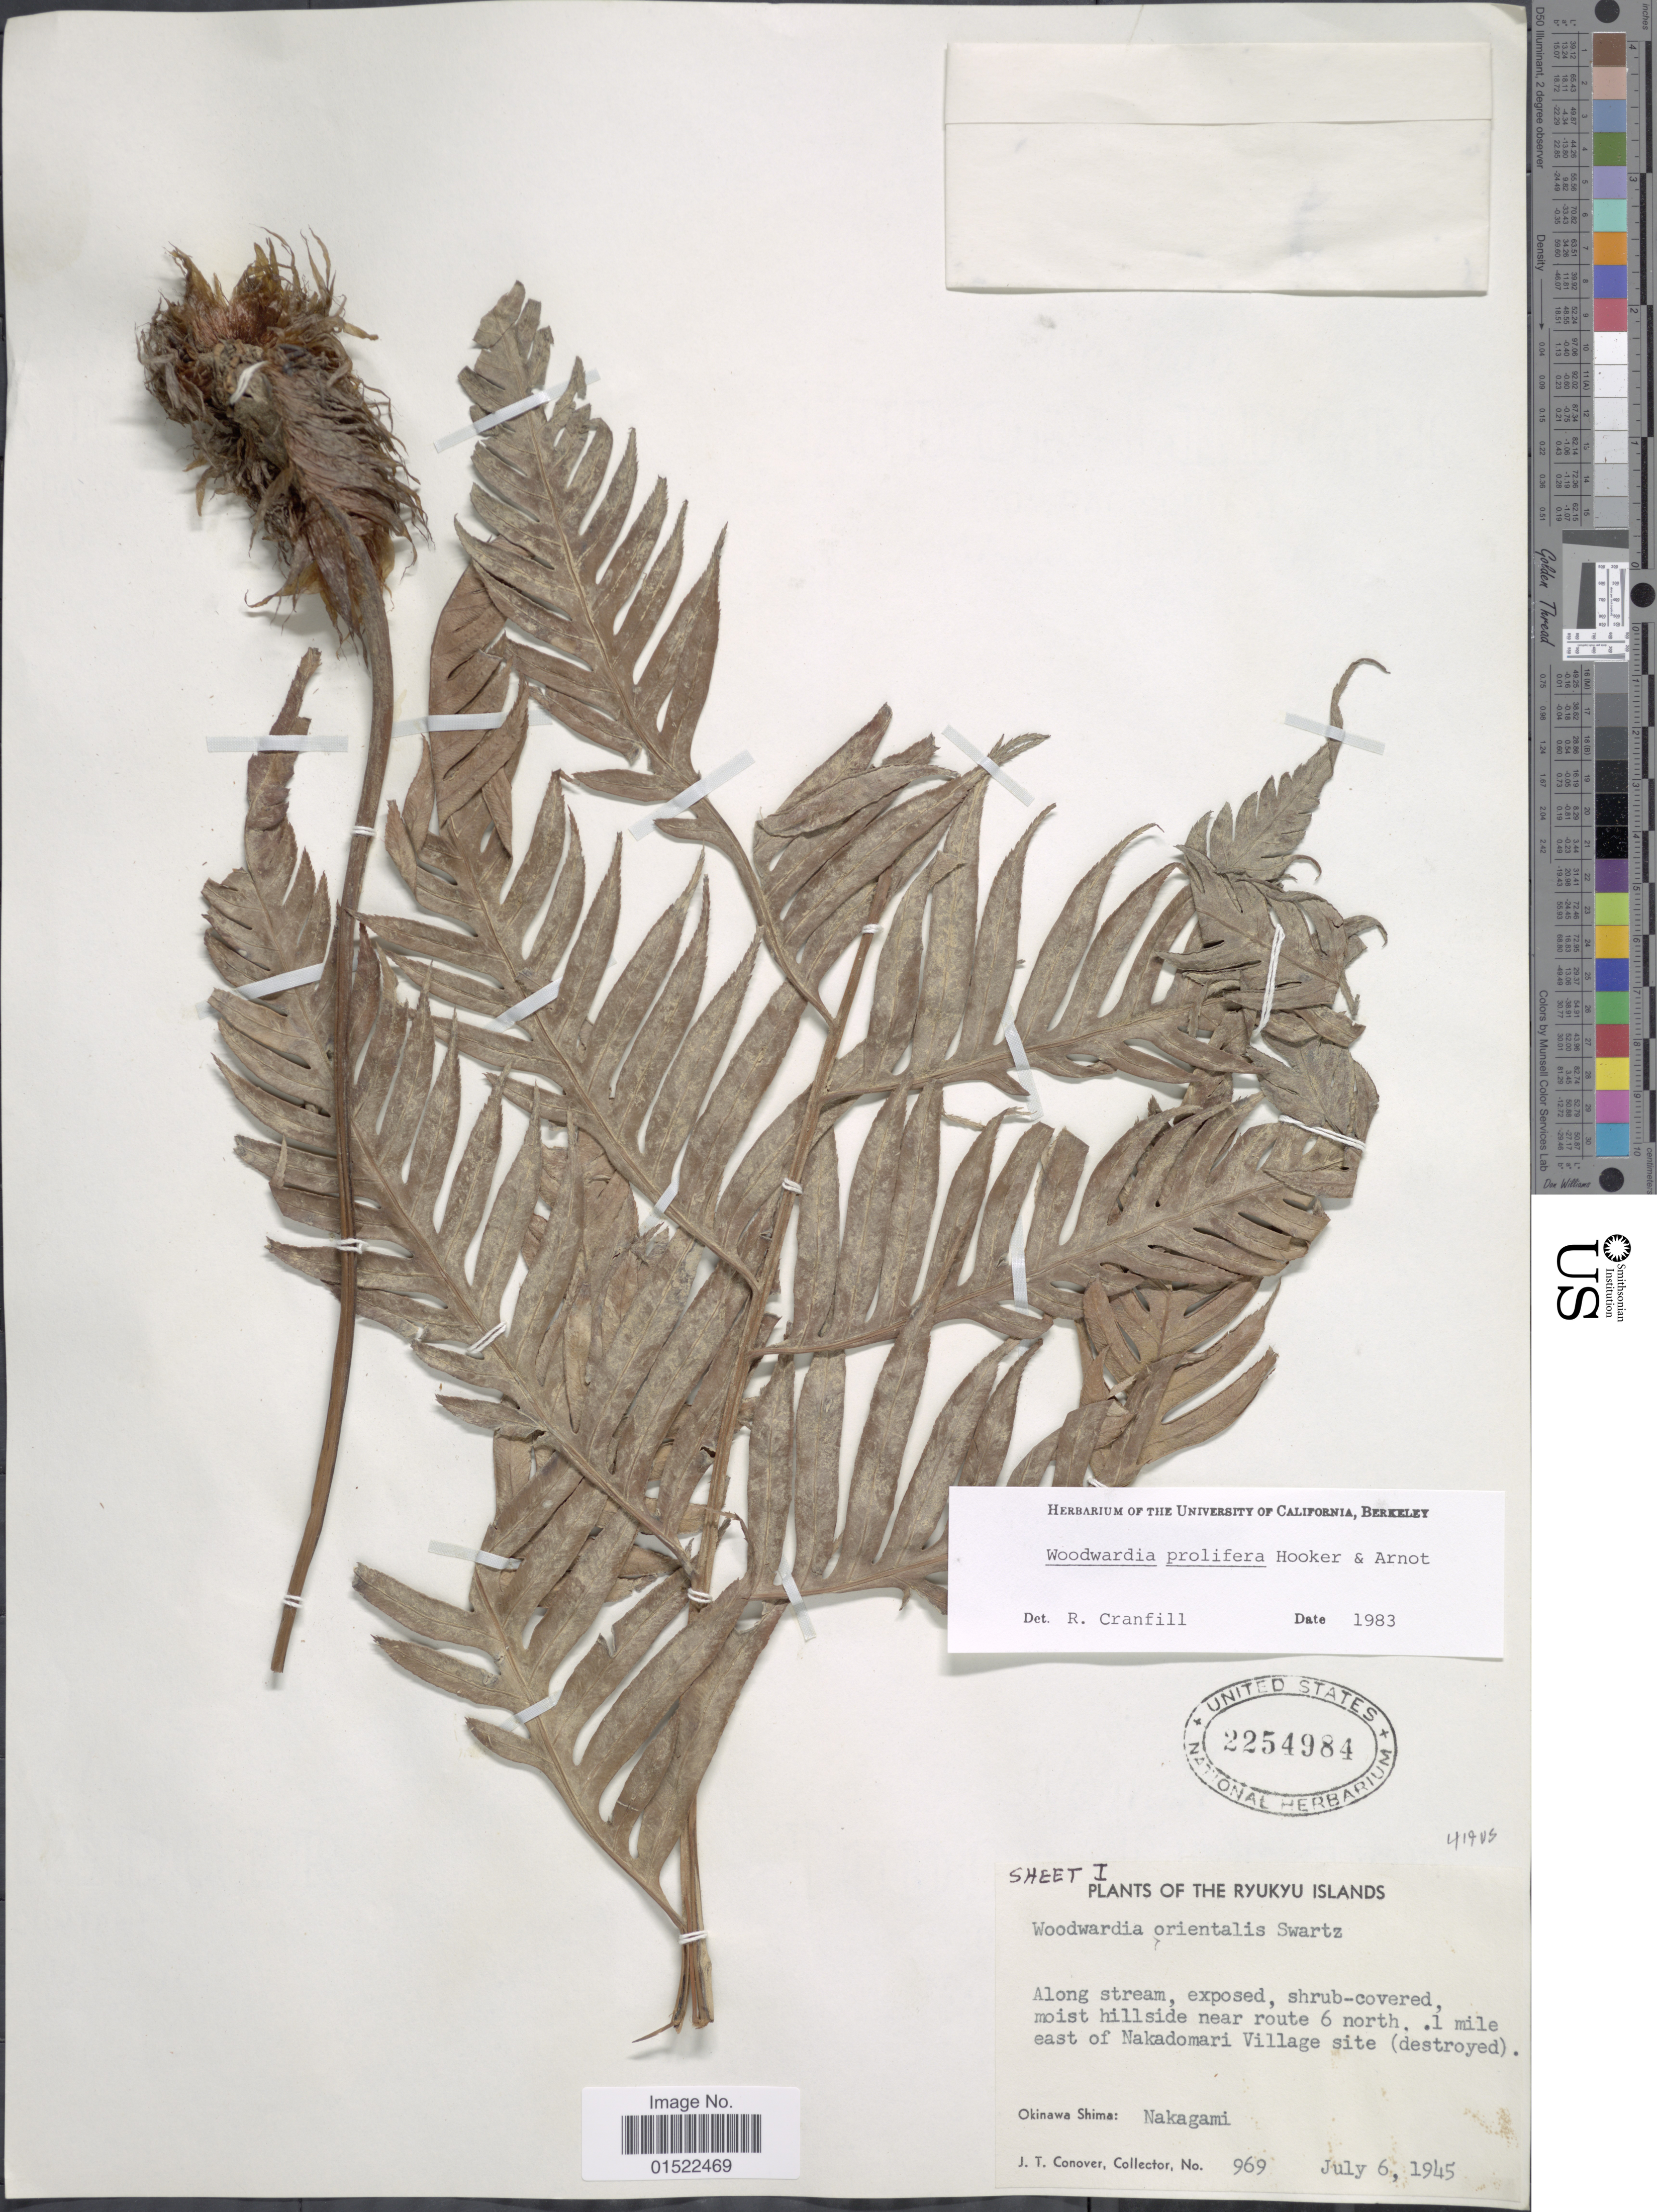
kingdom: Plantae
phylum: Tracheophyta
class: Polypodiopsida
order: Polypodiales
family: Blechnaceae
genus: Woodwardia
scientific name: Woodwardia prolifera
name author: Hook. & Arn.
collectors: J. T. Conover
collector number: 969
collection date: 1945-07-06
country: Japan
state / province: Okinawa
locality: Okinawa Shina: Nakagami, Along stream, exposed, shrub-covered, moist hillside near route 6 north, 1 mile east of Nakadomari Village Site(destroyed)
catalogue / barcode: US 2254984